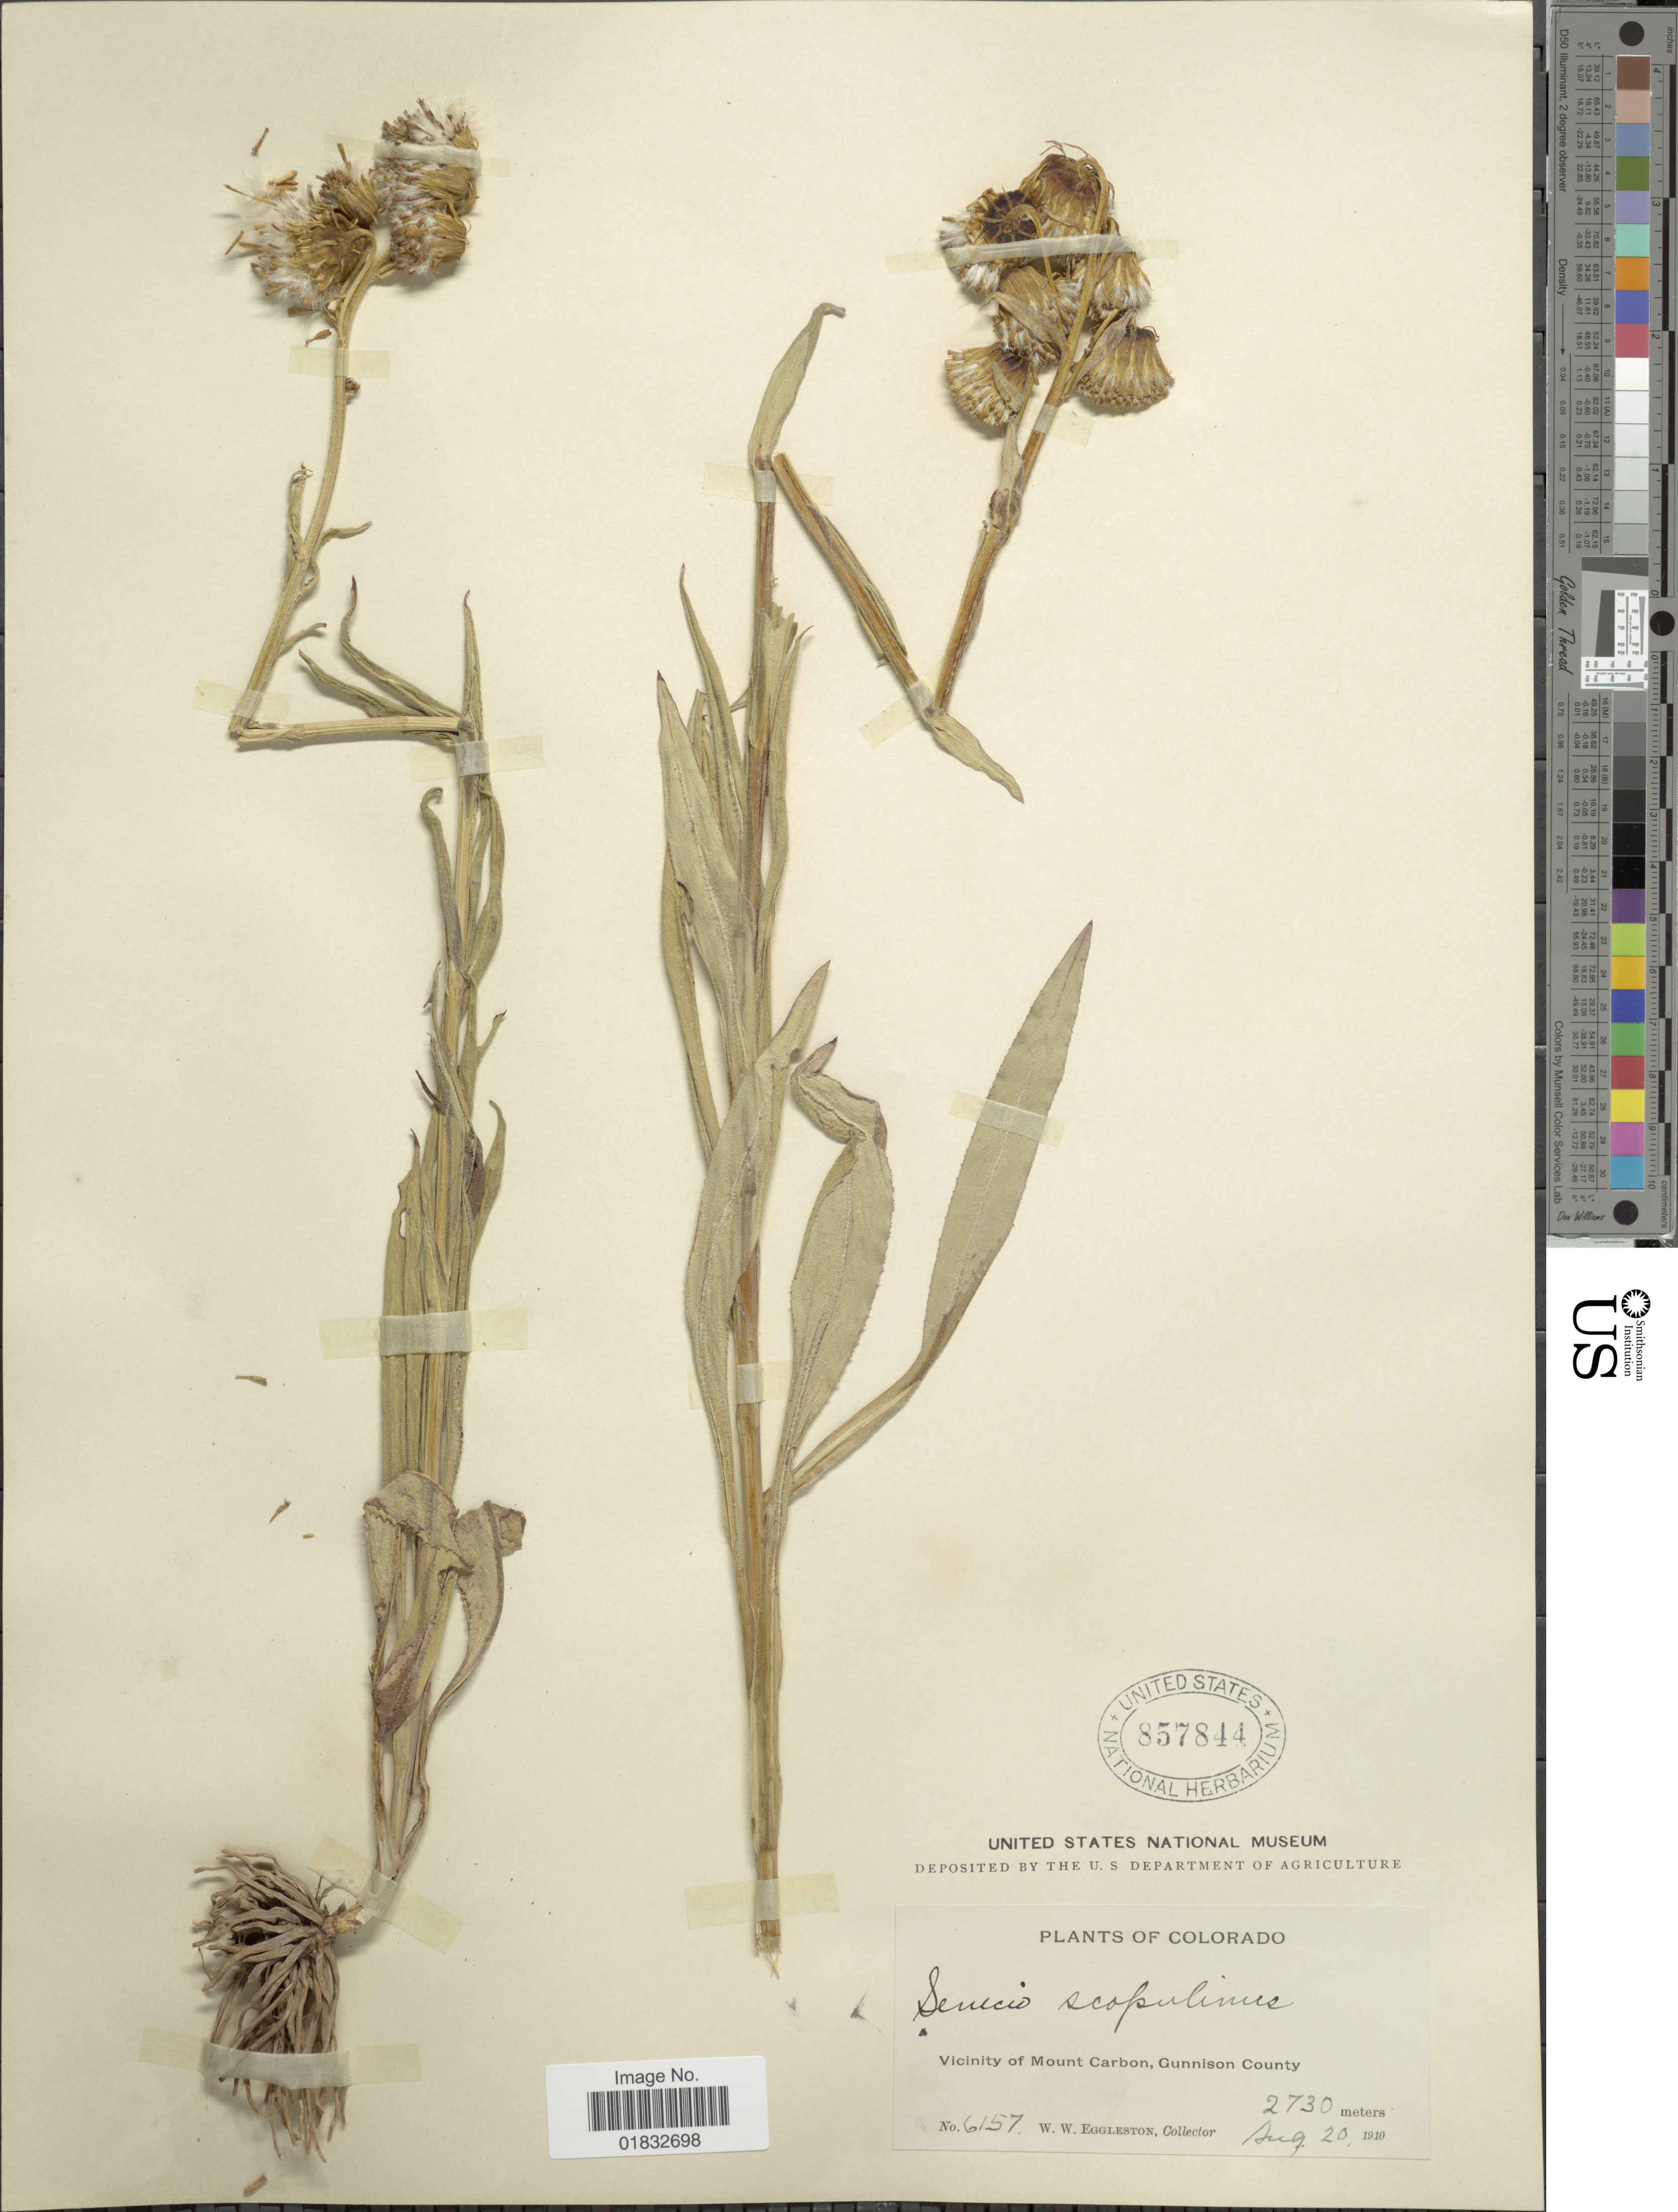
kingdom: Plantae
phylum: Tracheophyta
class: Magnoliopsida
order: Asterales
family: Asteraceae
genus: Senecio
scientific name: Senecio bigelovii var. hallii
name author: A. Gray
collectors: W. W. Eggleston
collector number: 6157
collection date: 1910-08-20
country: United States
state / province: Colorado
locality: Vicinity of Mount Carbon, Gunnison County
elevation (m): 2730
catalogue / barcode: US 857844